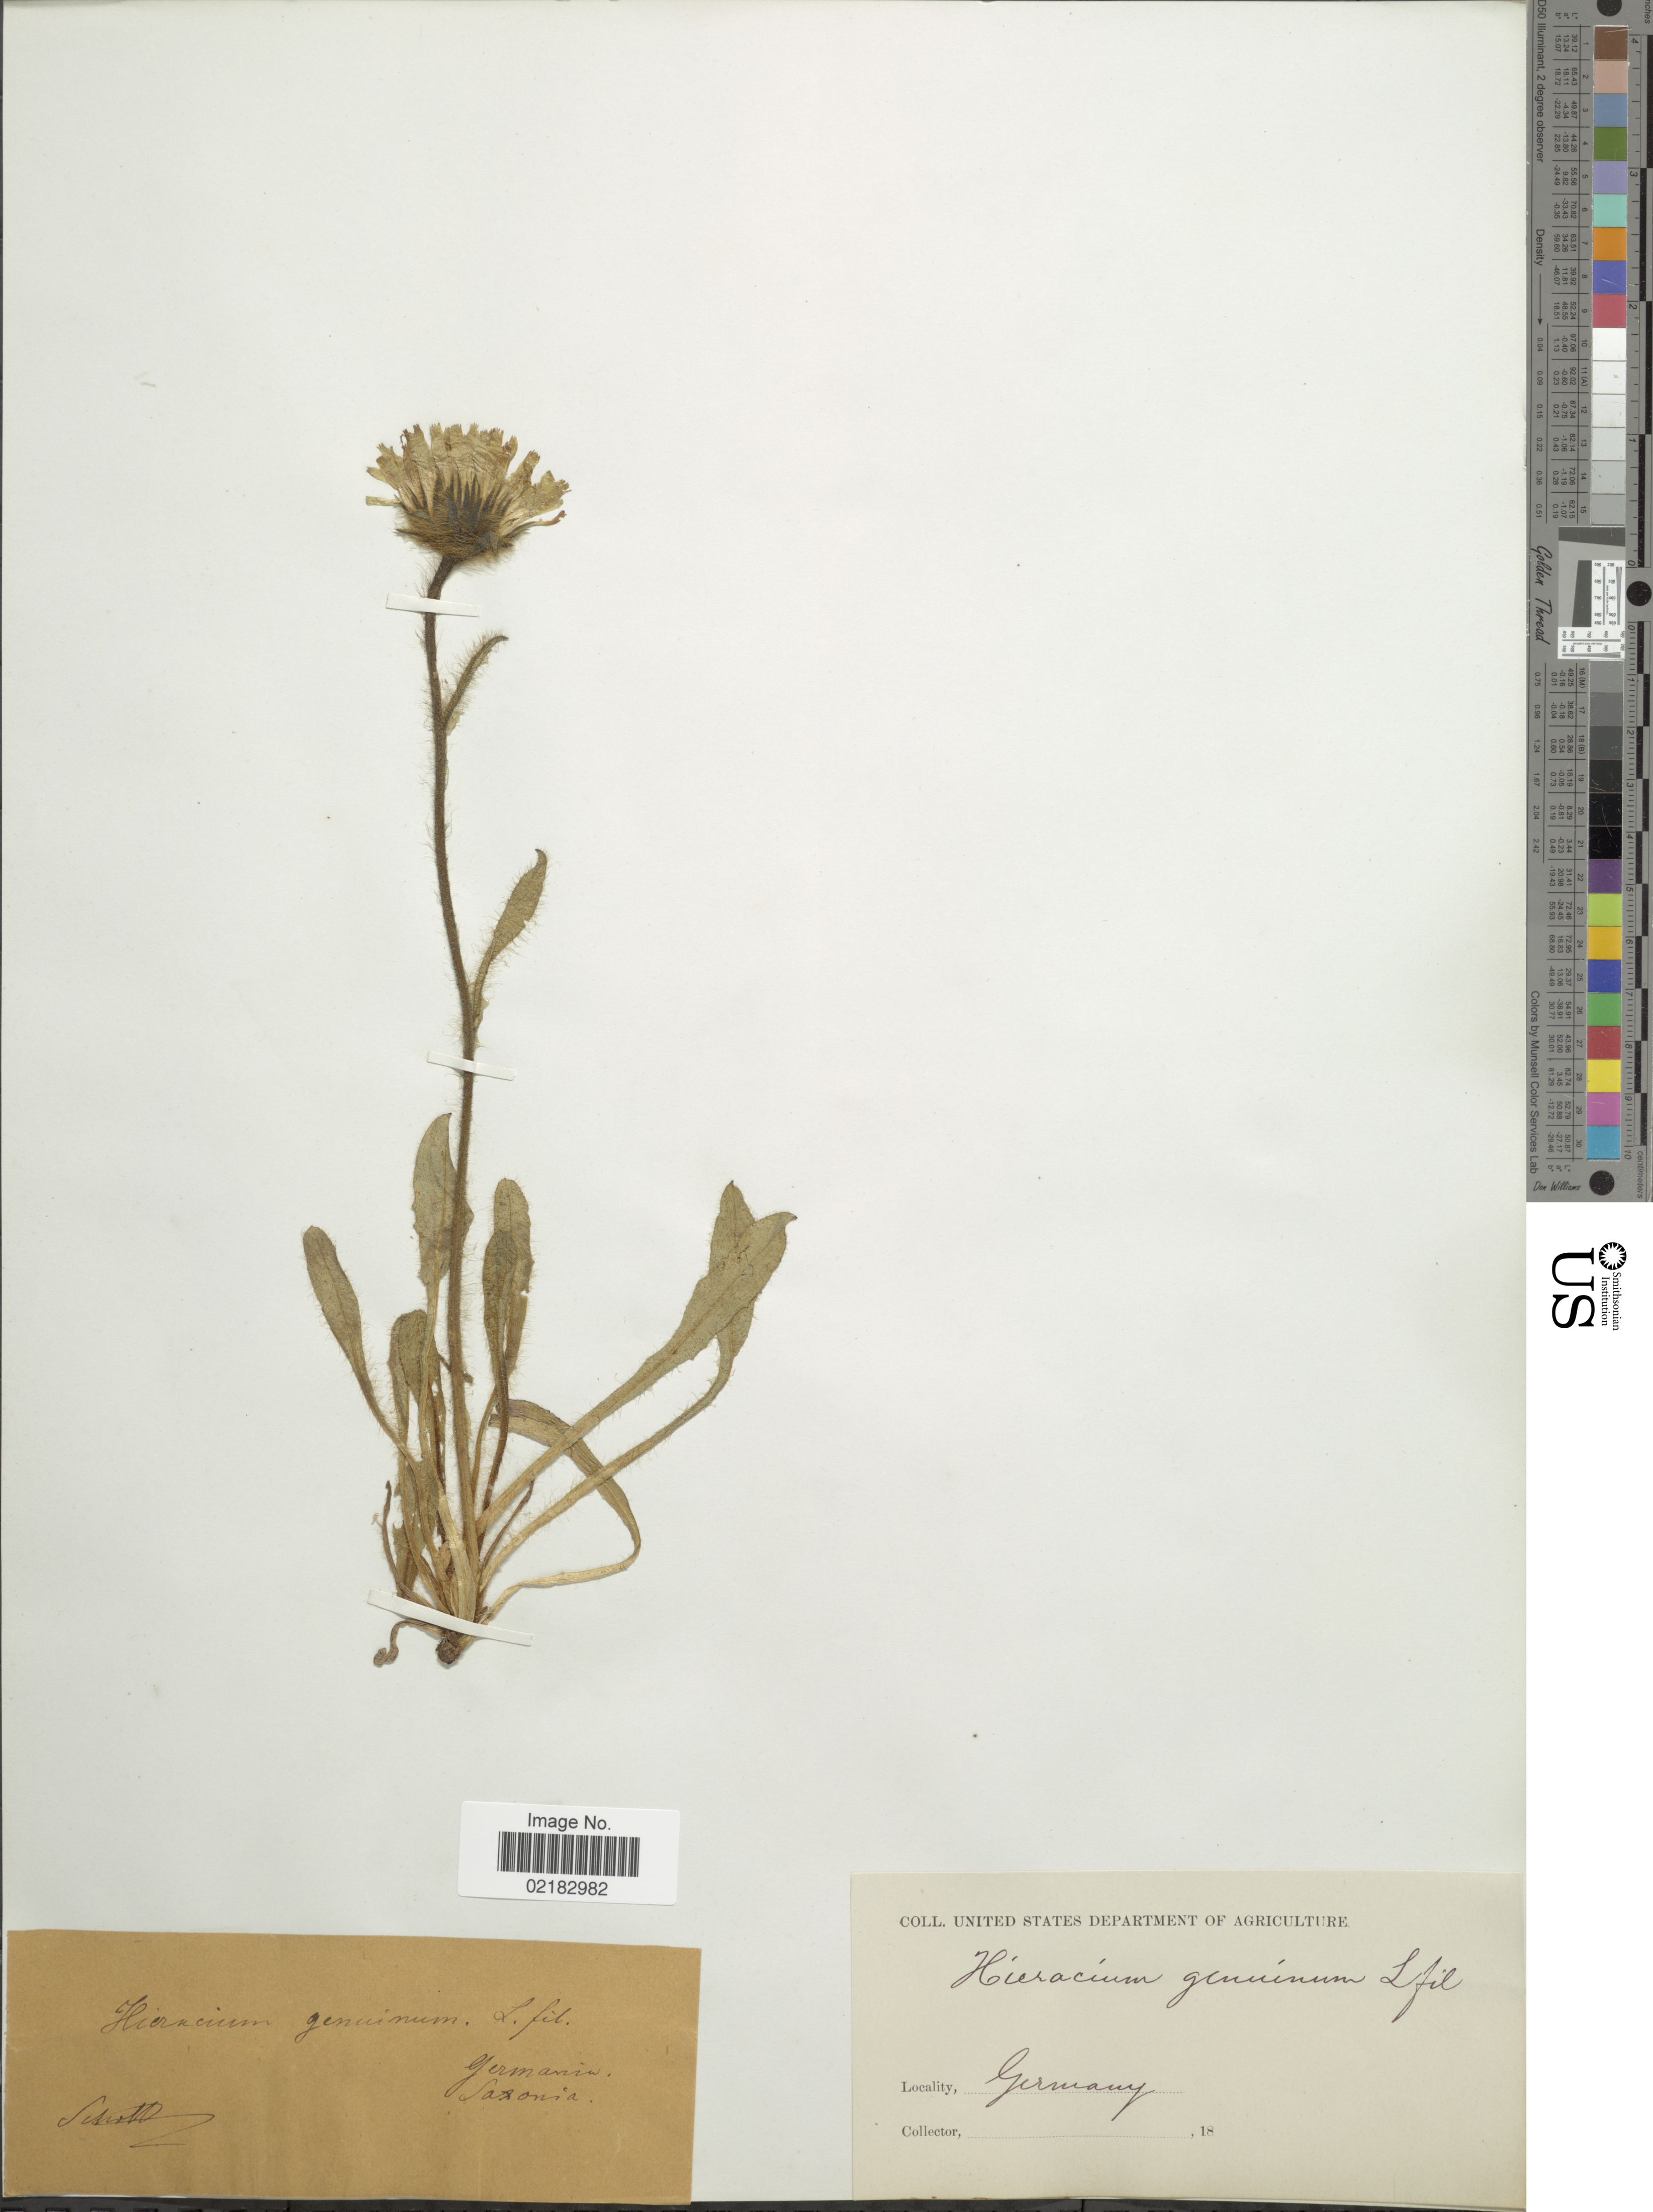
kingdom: Plantae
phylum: Tracheophyta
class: Magnoliopsida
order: Asterales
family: Asteraceae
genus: Hieracium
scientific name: Hieracium repandulare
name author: Druce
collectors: Schott, --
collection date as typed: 18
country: Germany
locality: Saxonia